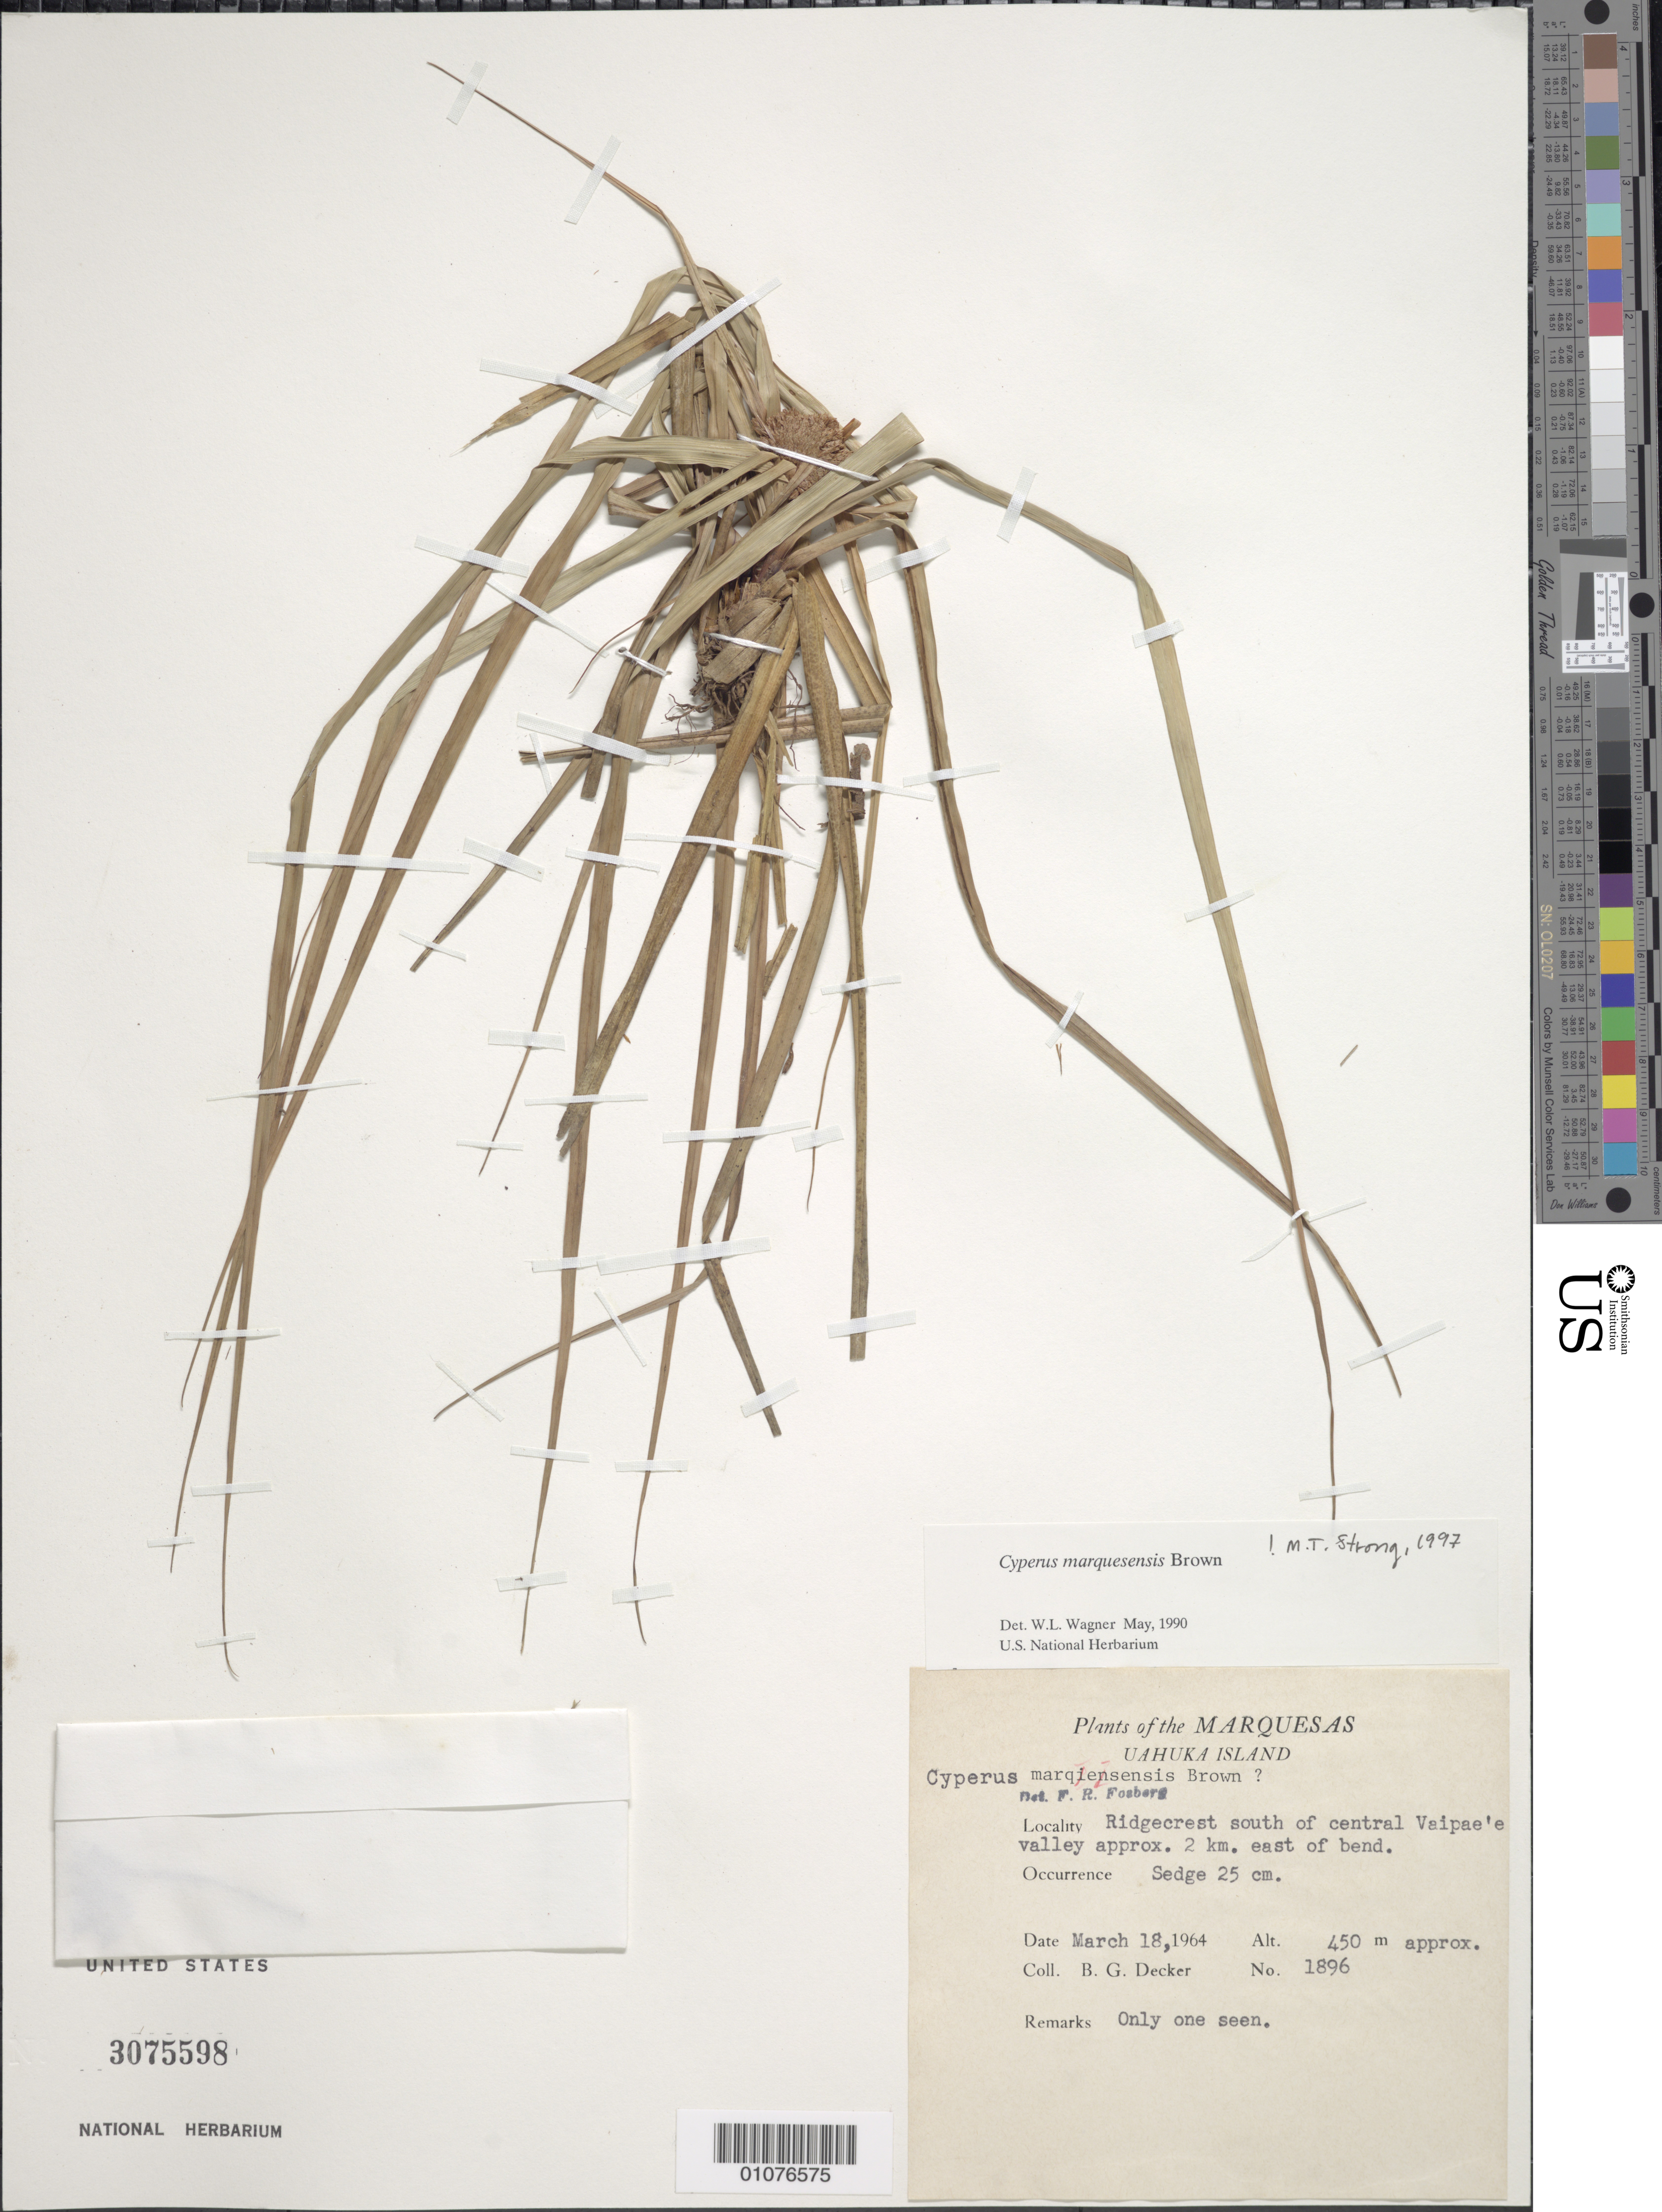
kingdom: Plantae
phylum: Tracheophyta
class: Liliopsida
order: Poales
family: Cyperaceae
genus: Cyperus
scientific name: Cyperus marquisensis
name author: F. Br.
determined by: Strong, M. T., (US), Smithsonian Institution - National Museum of Natural History (UNITED STATES)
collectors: B. G. Decker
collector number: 1896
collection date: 1964-03-16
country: French Polynesia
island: Ua Huka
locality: ridgecrest S of central Vaipae'e Valley, 2 km E of bend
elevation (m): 450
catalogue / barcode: US 3075598